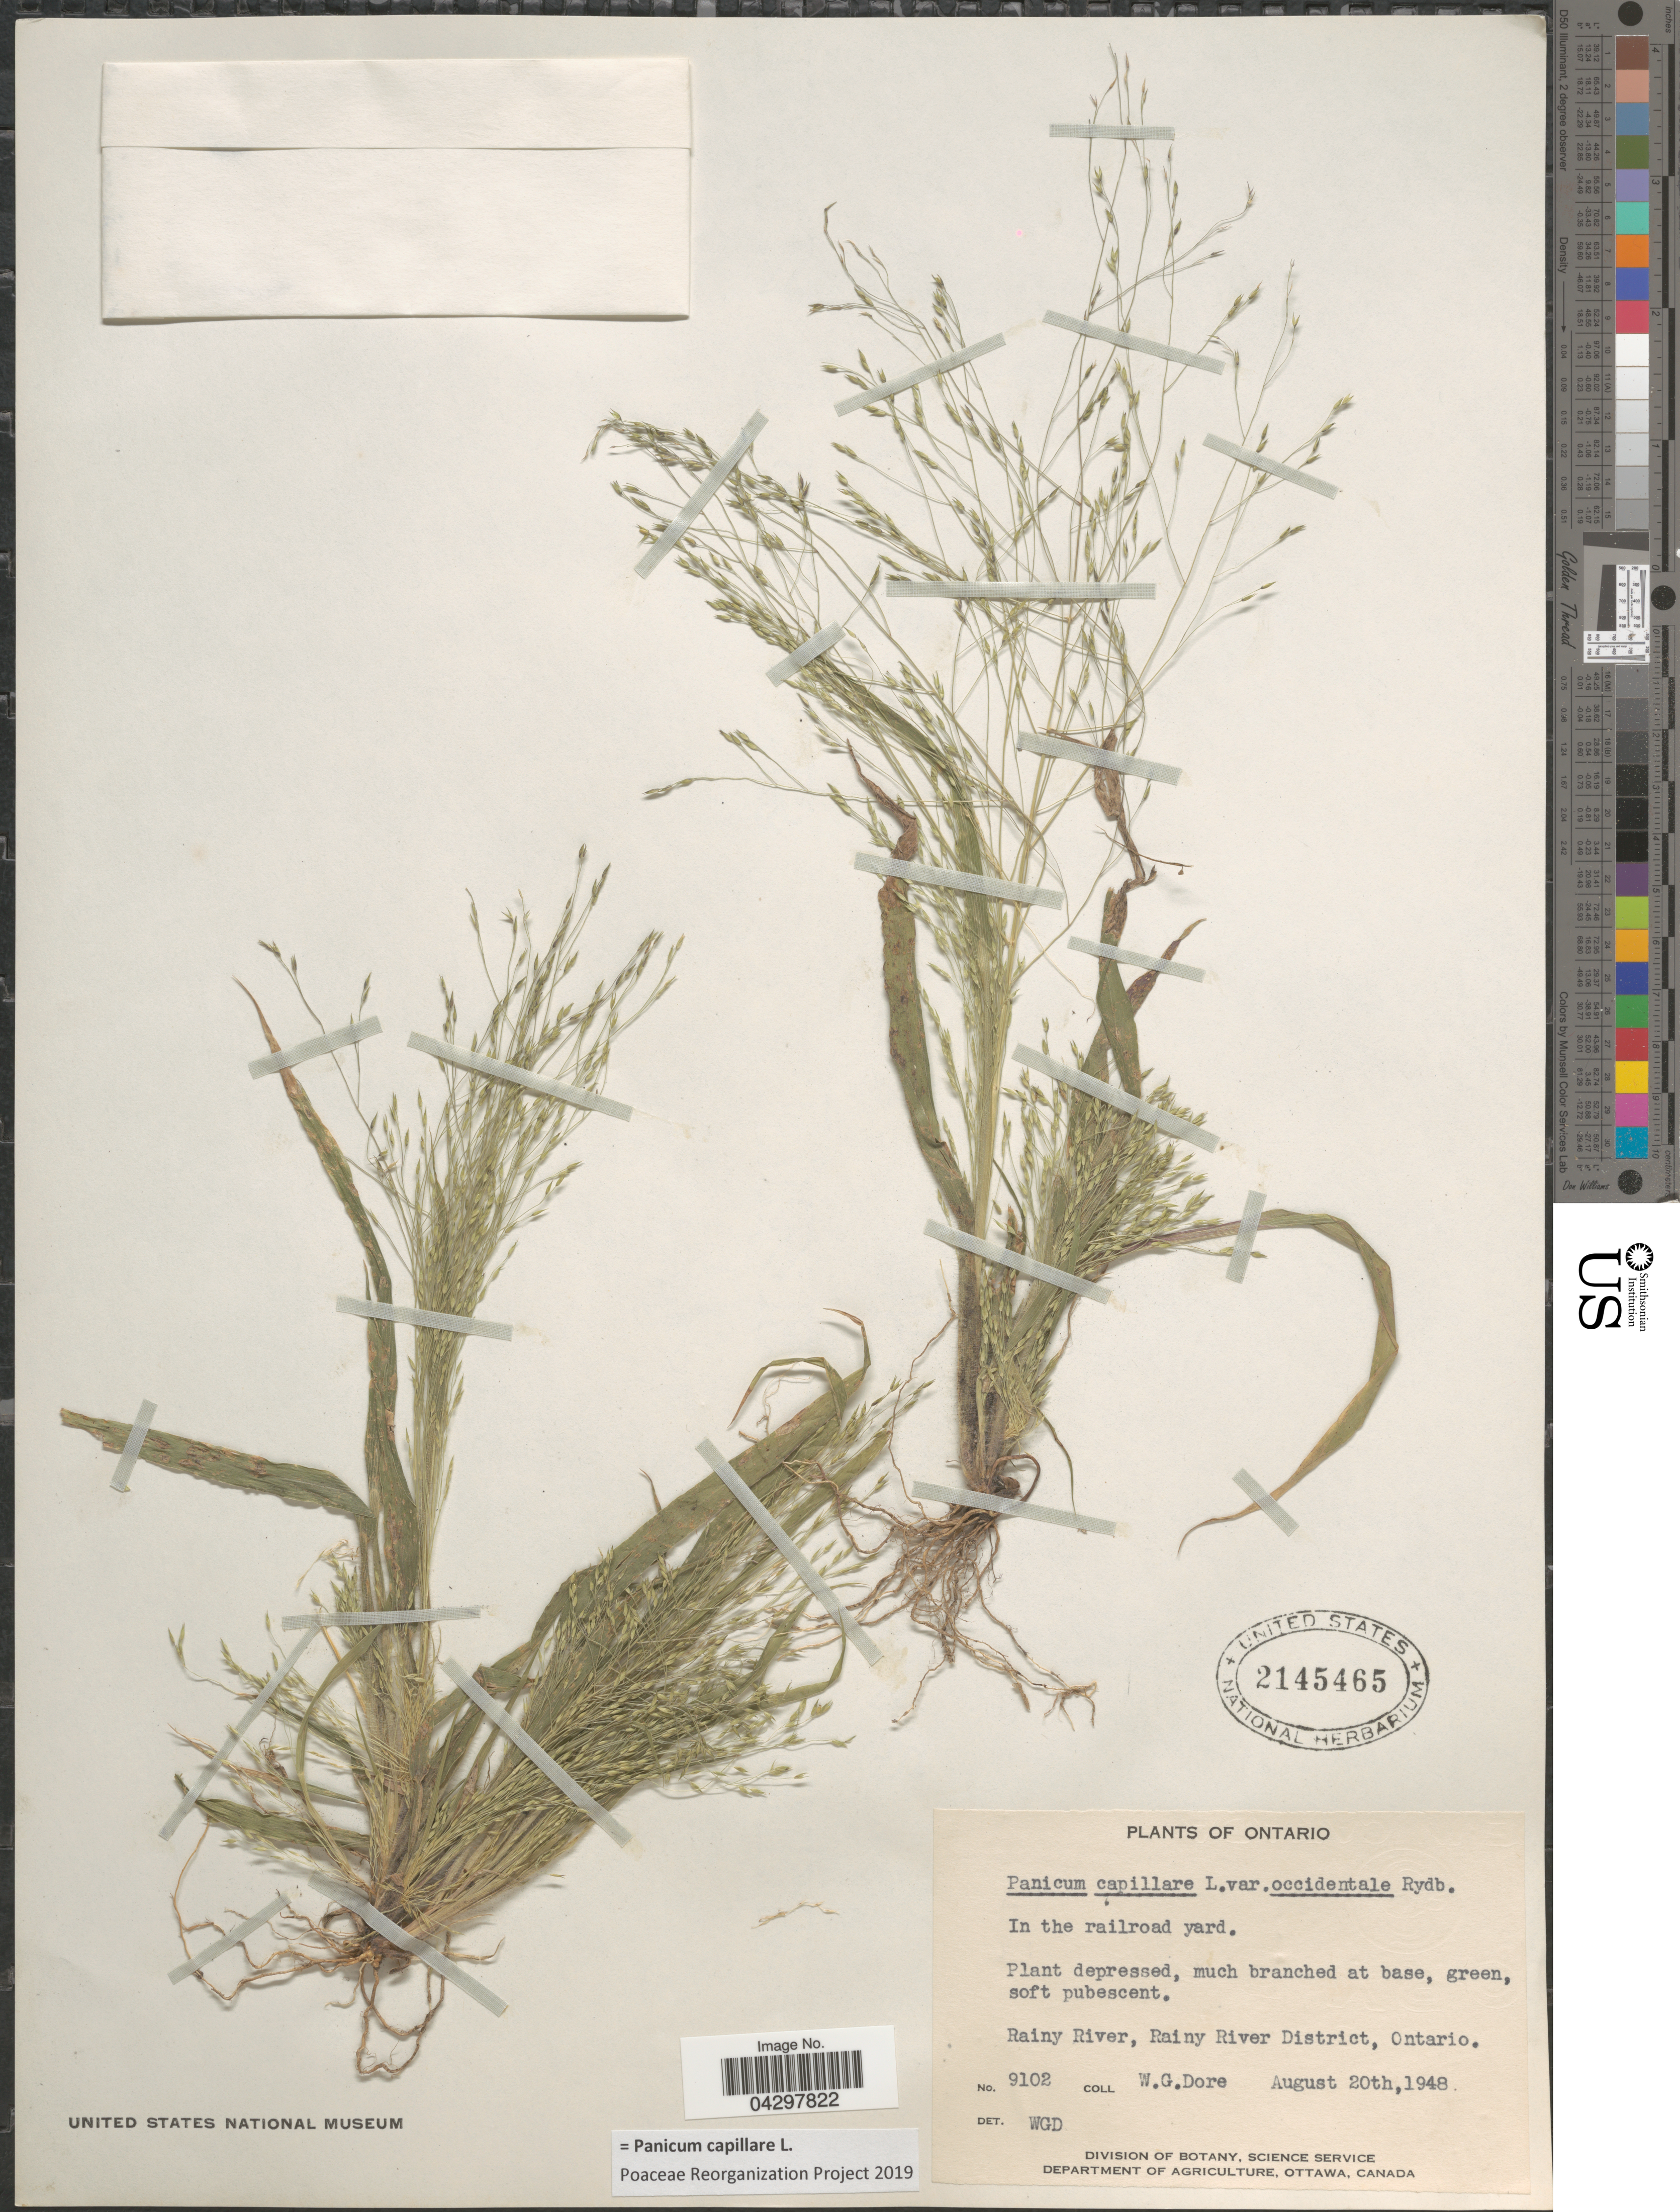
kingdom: Plantae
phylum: Tracheophyta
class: Liliopsida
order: Poales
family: Poaceae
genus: Panicum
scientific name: Panicum capillare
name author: L.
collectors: W. Dore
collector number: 9102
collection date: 1948-08-20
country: Canada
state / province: Ontario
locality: Rainy River, Rainy River District.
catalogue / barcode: US 2145465